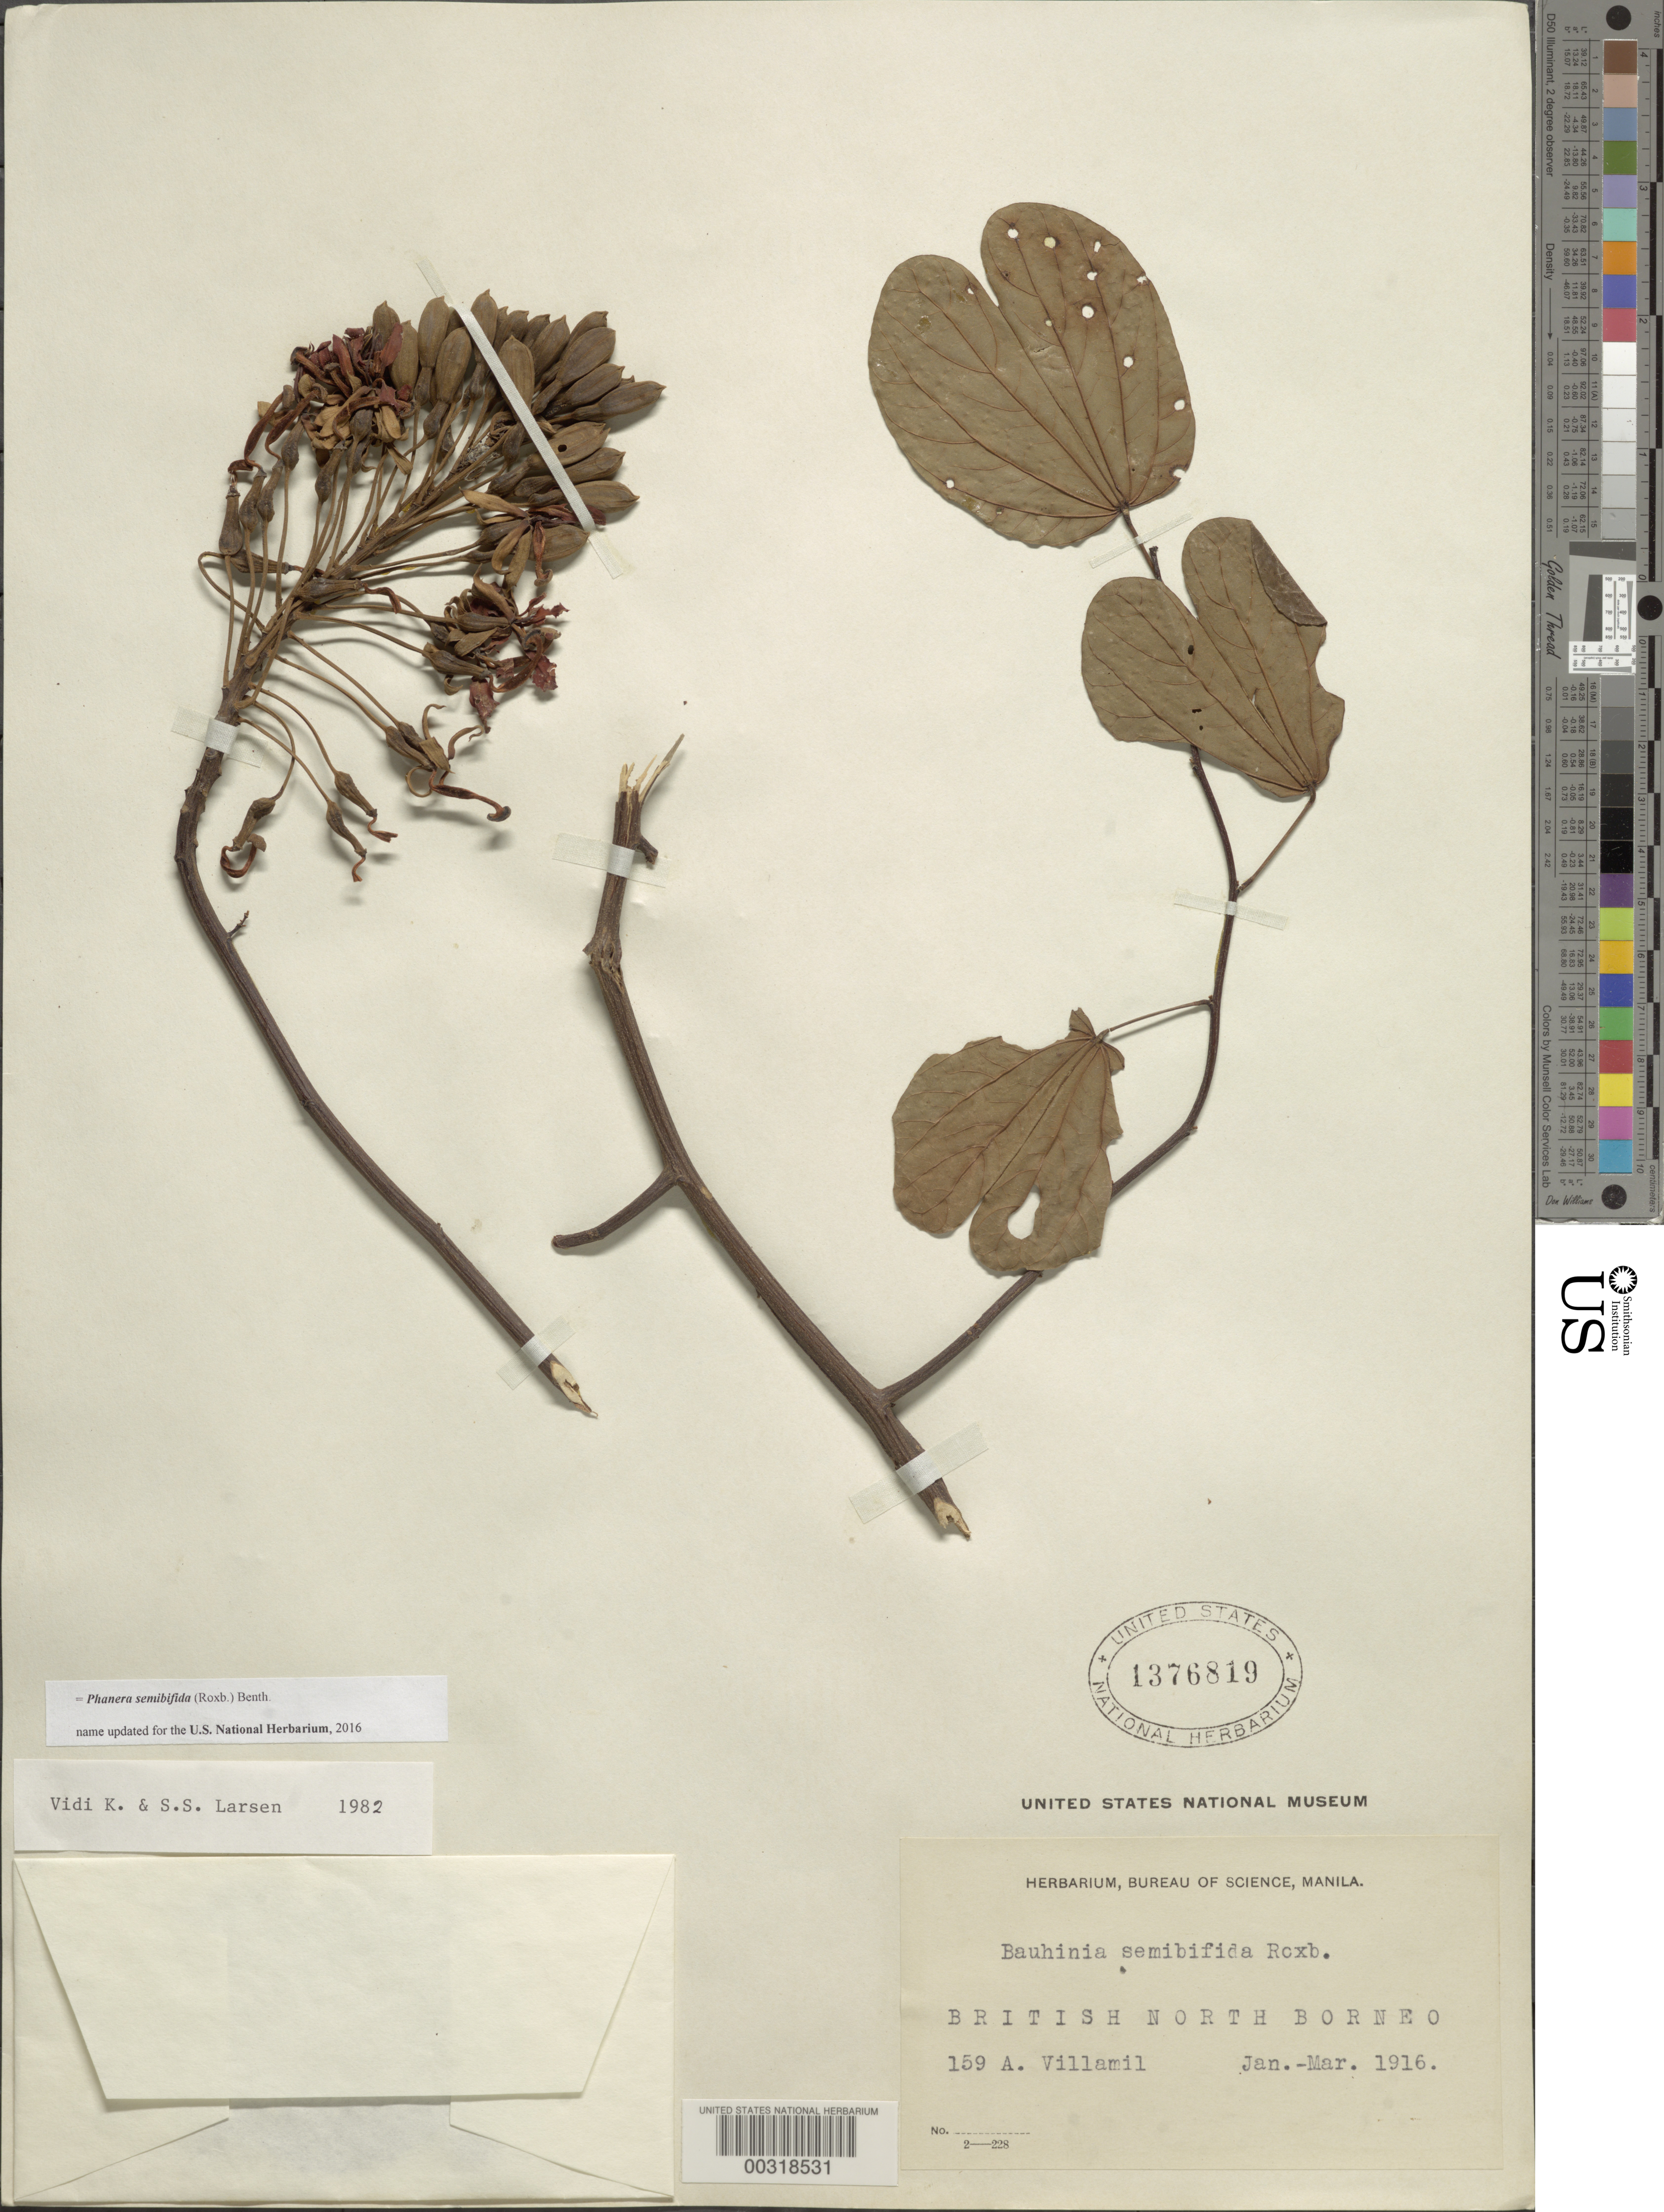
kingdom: Plantae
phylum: Tracheophyta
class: Magnoliopsida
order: Fabales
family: Fabaceae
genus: Phanera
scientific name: Phanera semibifida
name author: (Roxb.) Benth.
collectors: A. Villamil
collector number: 159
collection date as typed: Jan 1916 to -- Mar 1916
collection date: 1916-01/1916-03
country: Malaysia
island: Borneo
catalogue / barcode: US 1376819